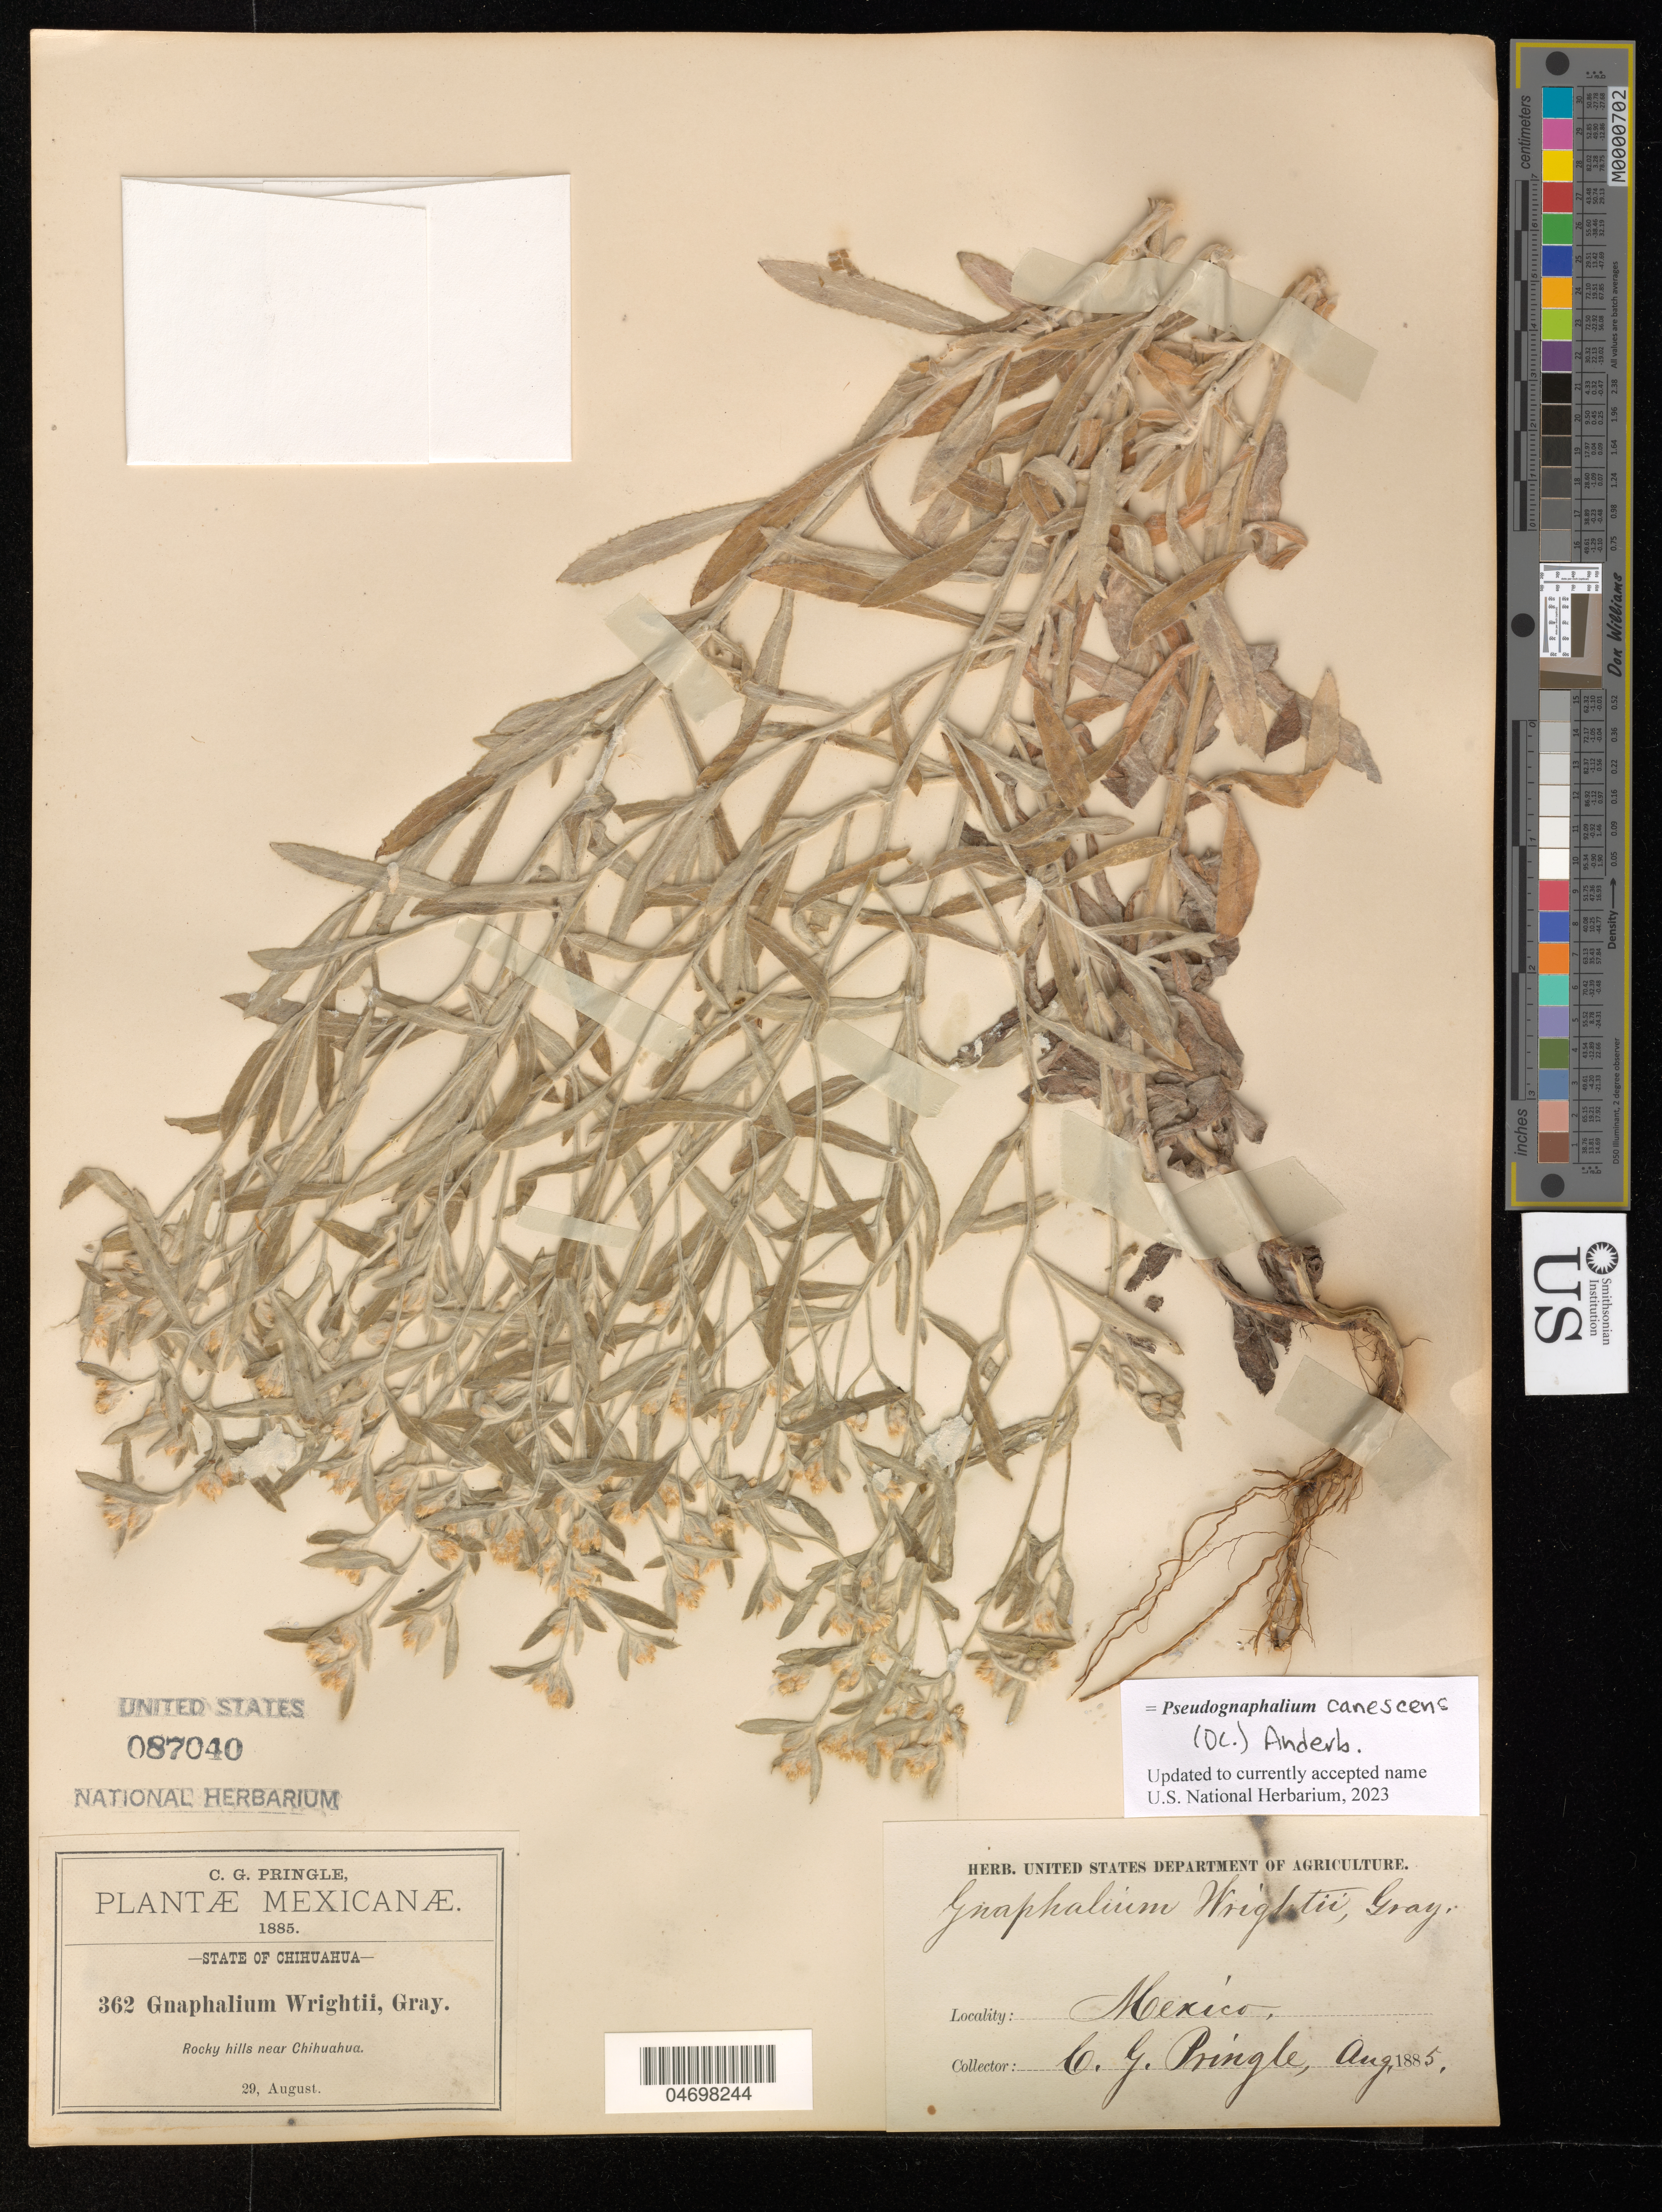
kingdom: Plantae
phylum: Tracheophyta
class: Magnoliopsida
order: Asterales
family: Asteraceae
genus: Pseudognaphalium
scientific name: Pseudognaphalium canescens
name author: (DC.) Anderb.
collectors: C. G. Pringle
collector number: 362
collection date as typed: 29 Aug 1885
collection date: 1885-08-29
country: Mexico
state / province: Chihuahua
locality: Near Chihuahua.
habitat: Rocky hills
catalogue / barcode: US 87040